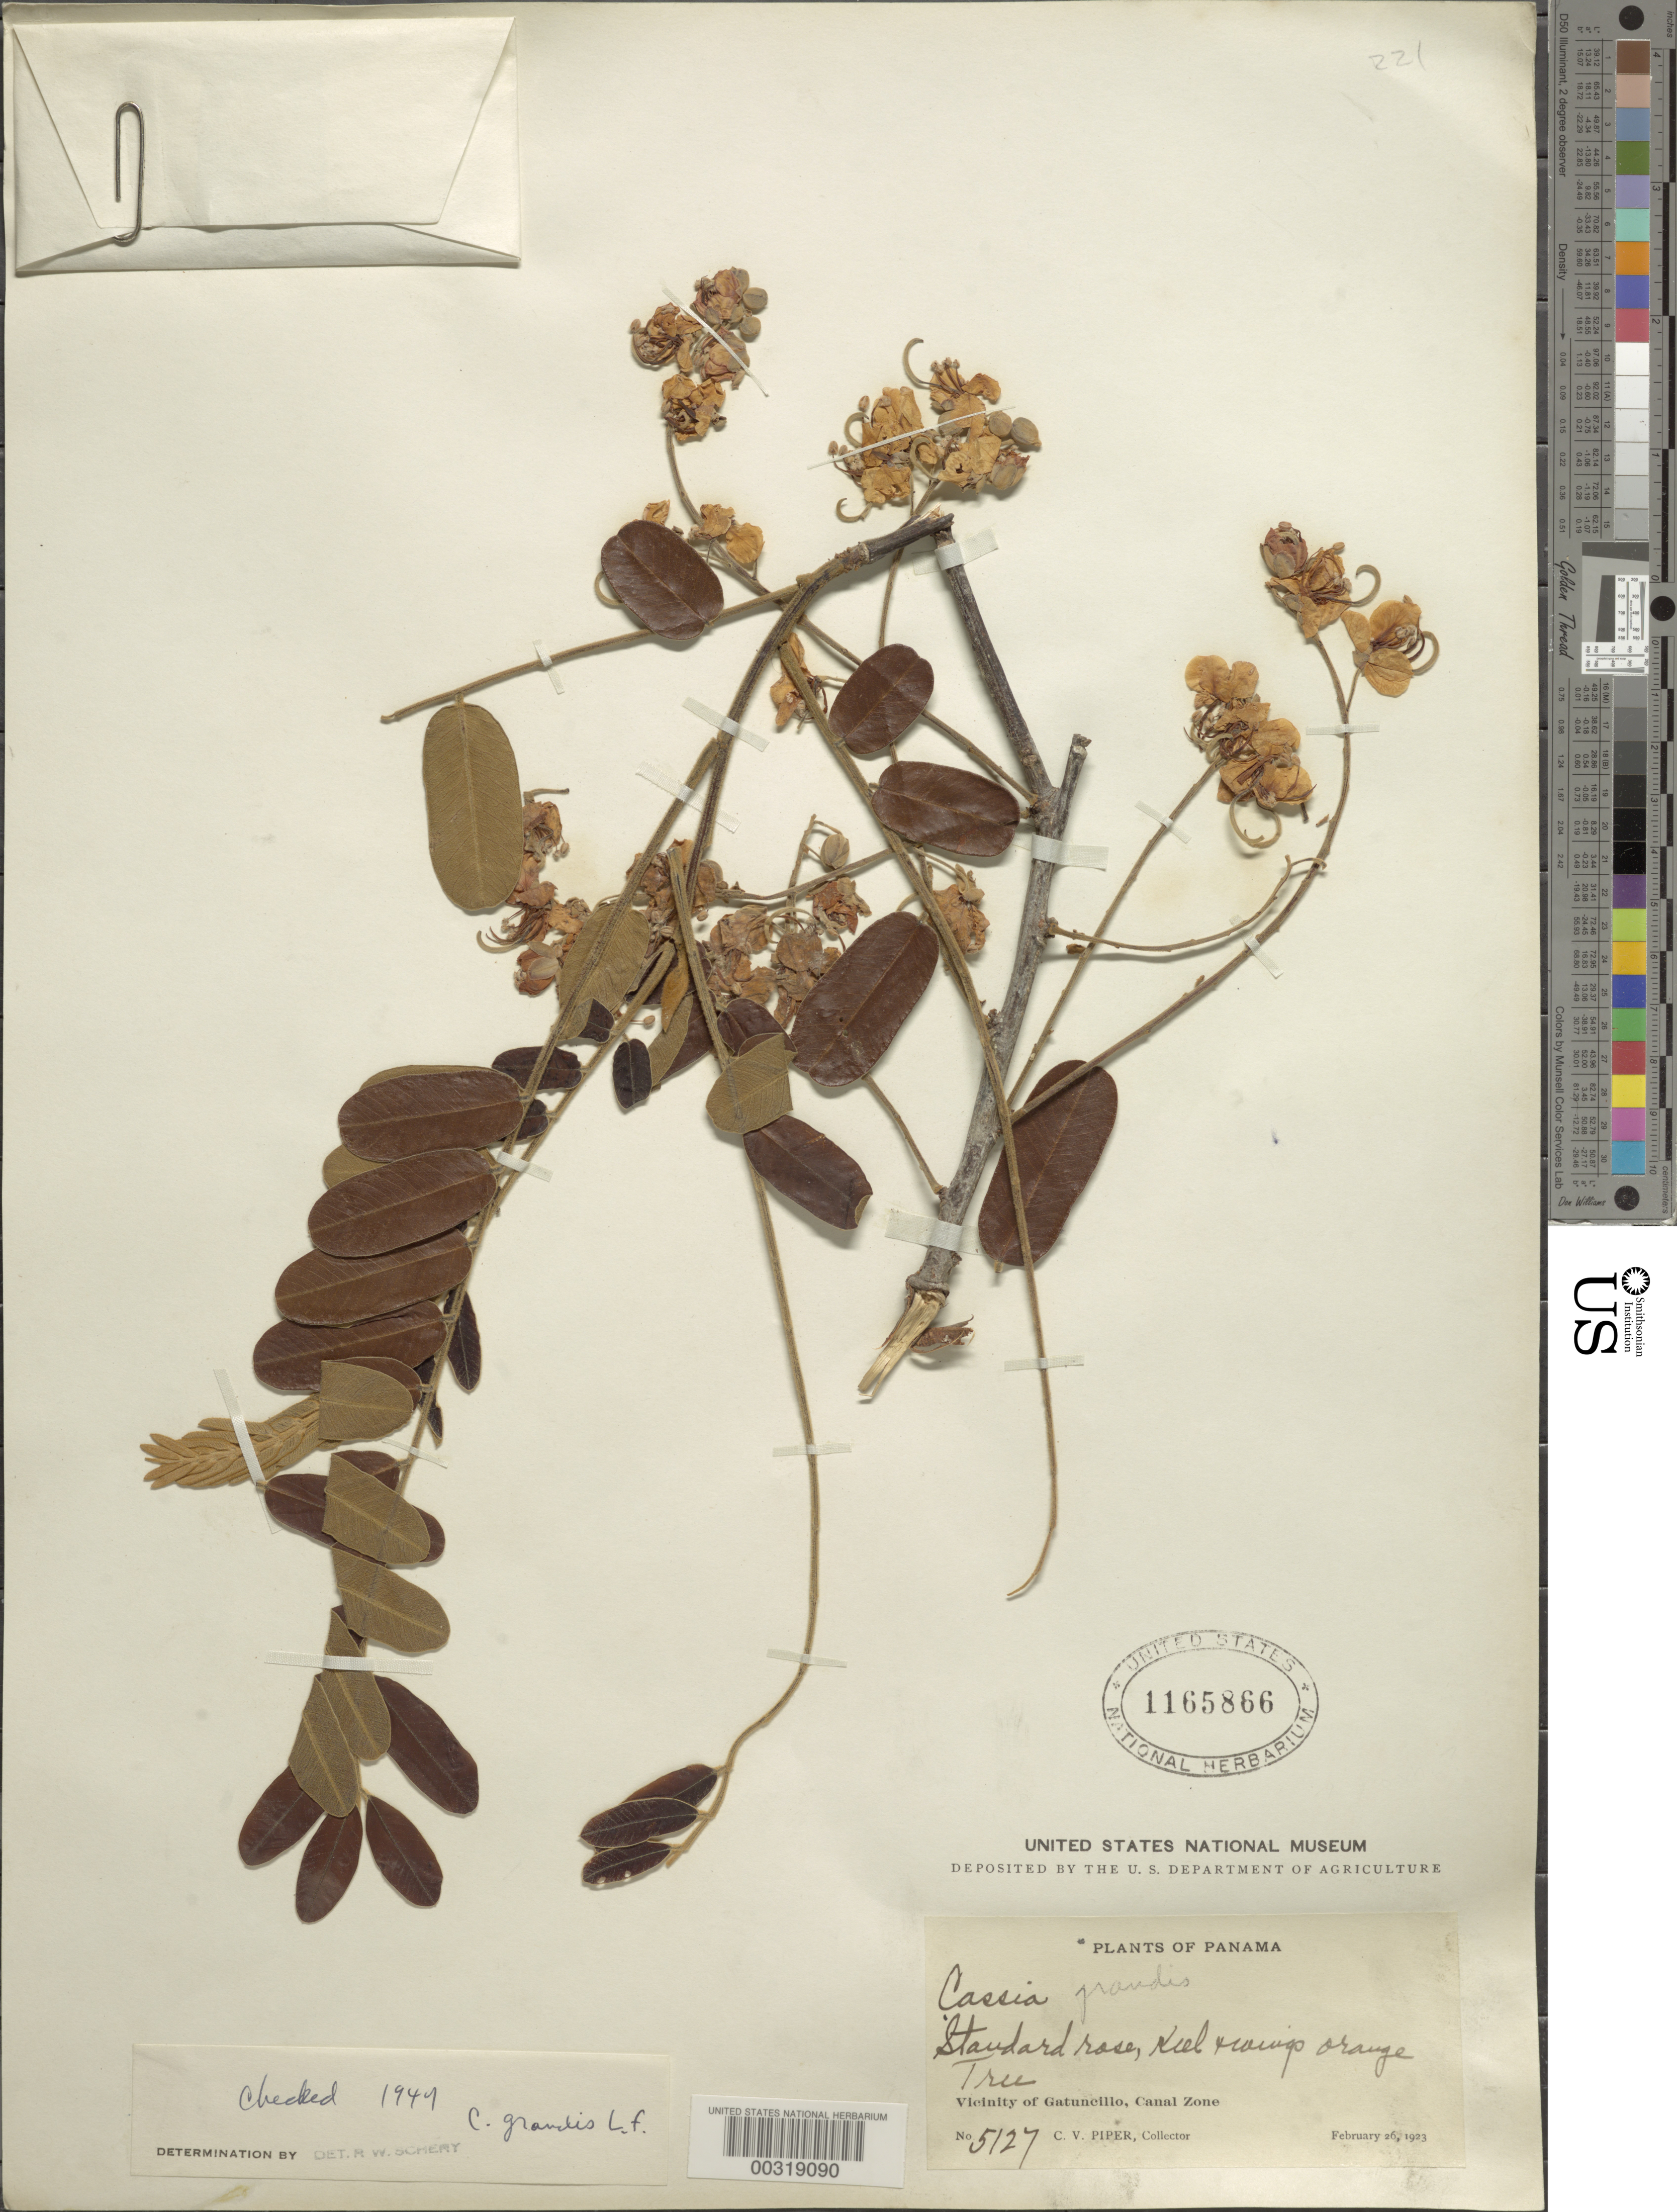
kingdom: Plantae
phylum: Tracheophyta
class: Magnoliopsida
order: Fabales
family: Fabaceae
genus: Cassia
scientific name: Cassia grandis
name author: L. f.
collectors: C. V. Piper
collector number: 5127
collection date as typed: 26 Feb 1923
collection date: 1923-02-26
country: Panama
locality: Vicinity of Gatuncillo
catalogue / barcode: US 1165866